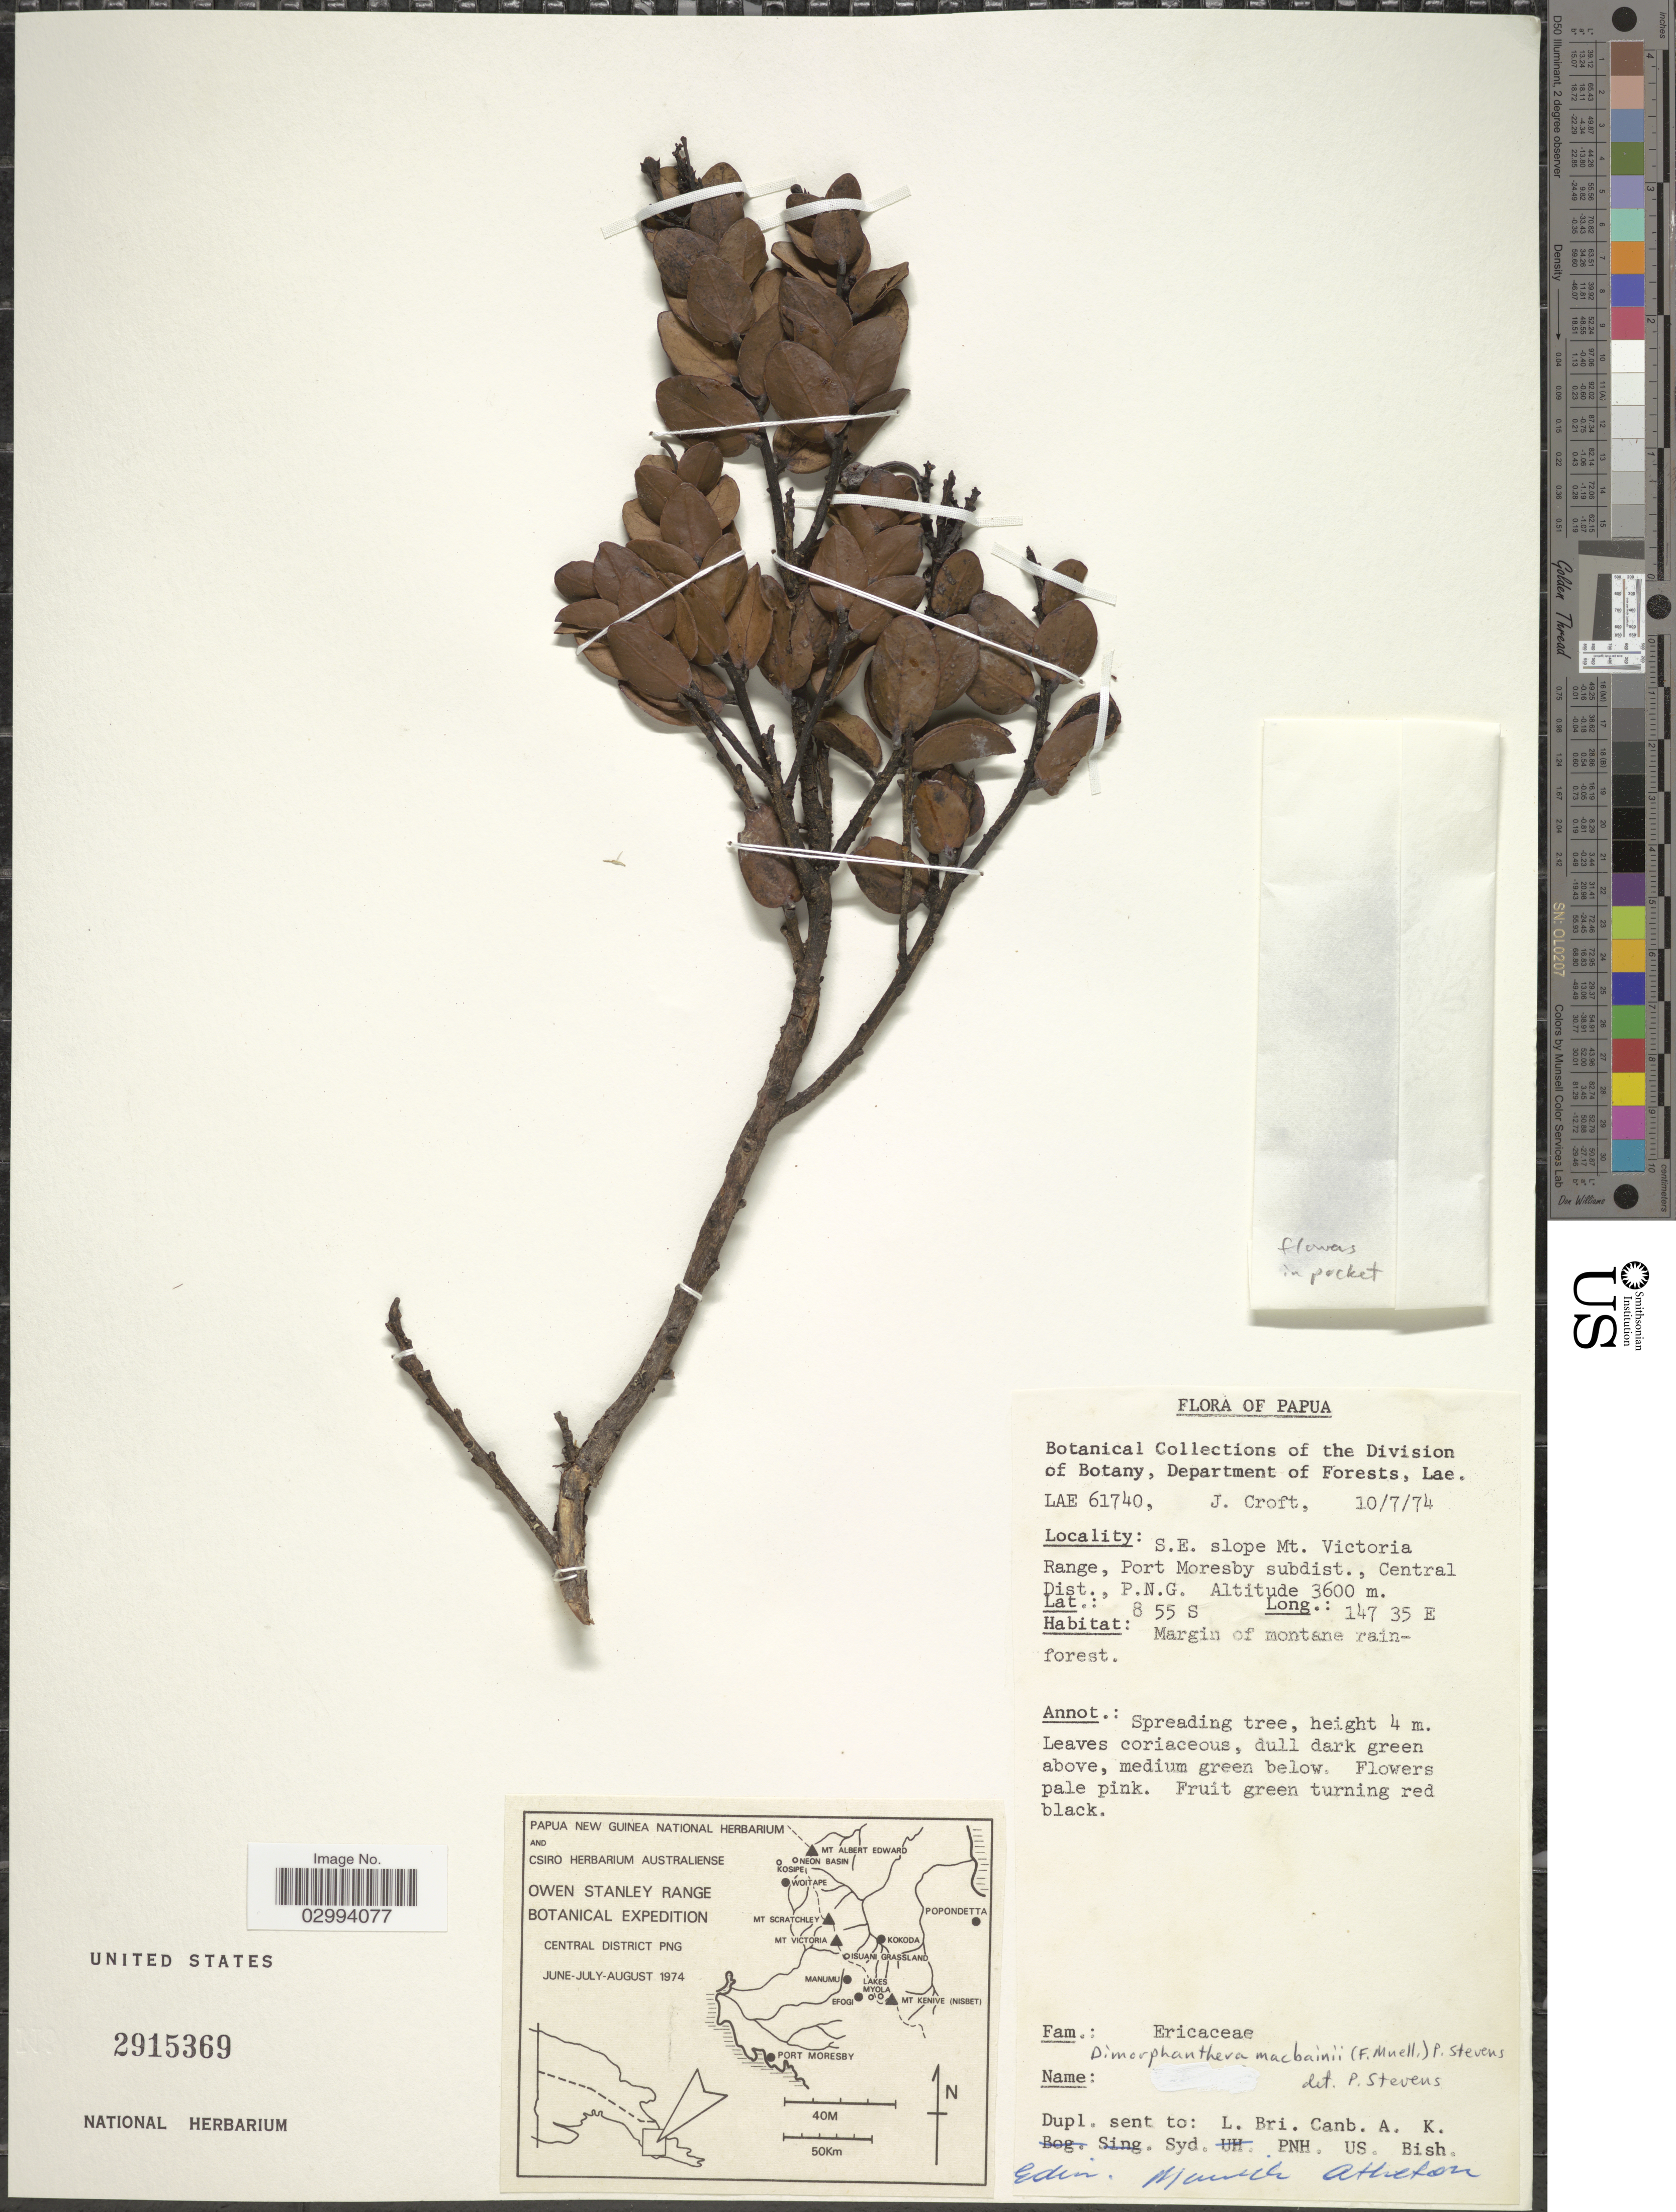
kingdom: Plantae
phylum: Tracheophyta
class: Magnoliopsida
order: Ericales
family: Ericaceae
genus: Dimorphanthera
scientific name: Dimorphanthera macbainii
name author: (F. Muell.) P.F. Stevens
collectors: J. Croft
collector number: LAE61740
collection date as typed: Transcribed d/m/y: 10/7/74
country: Papua New Guinea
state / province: Central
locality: Papua, S.E. slope Mt. Victoria Range, Port Moresby subdist., Central Dist., P.N.G.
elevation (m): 3600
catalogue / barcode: US 2915369